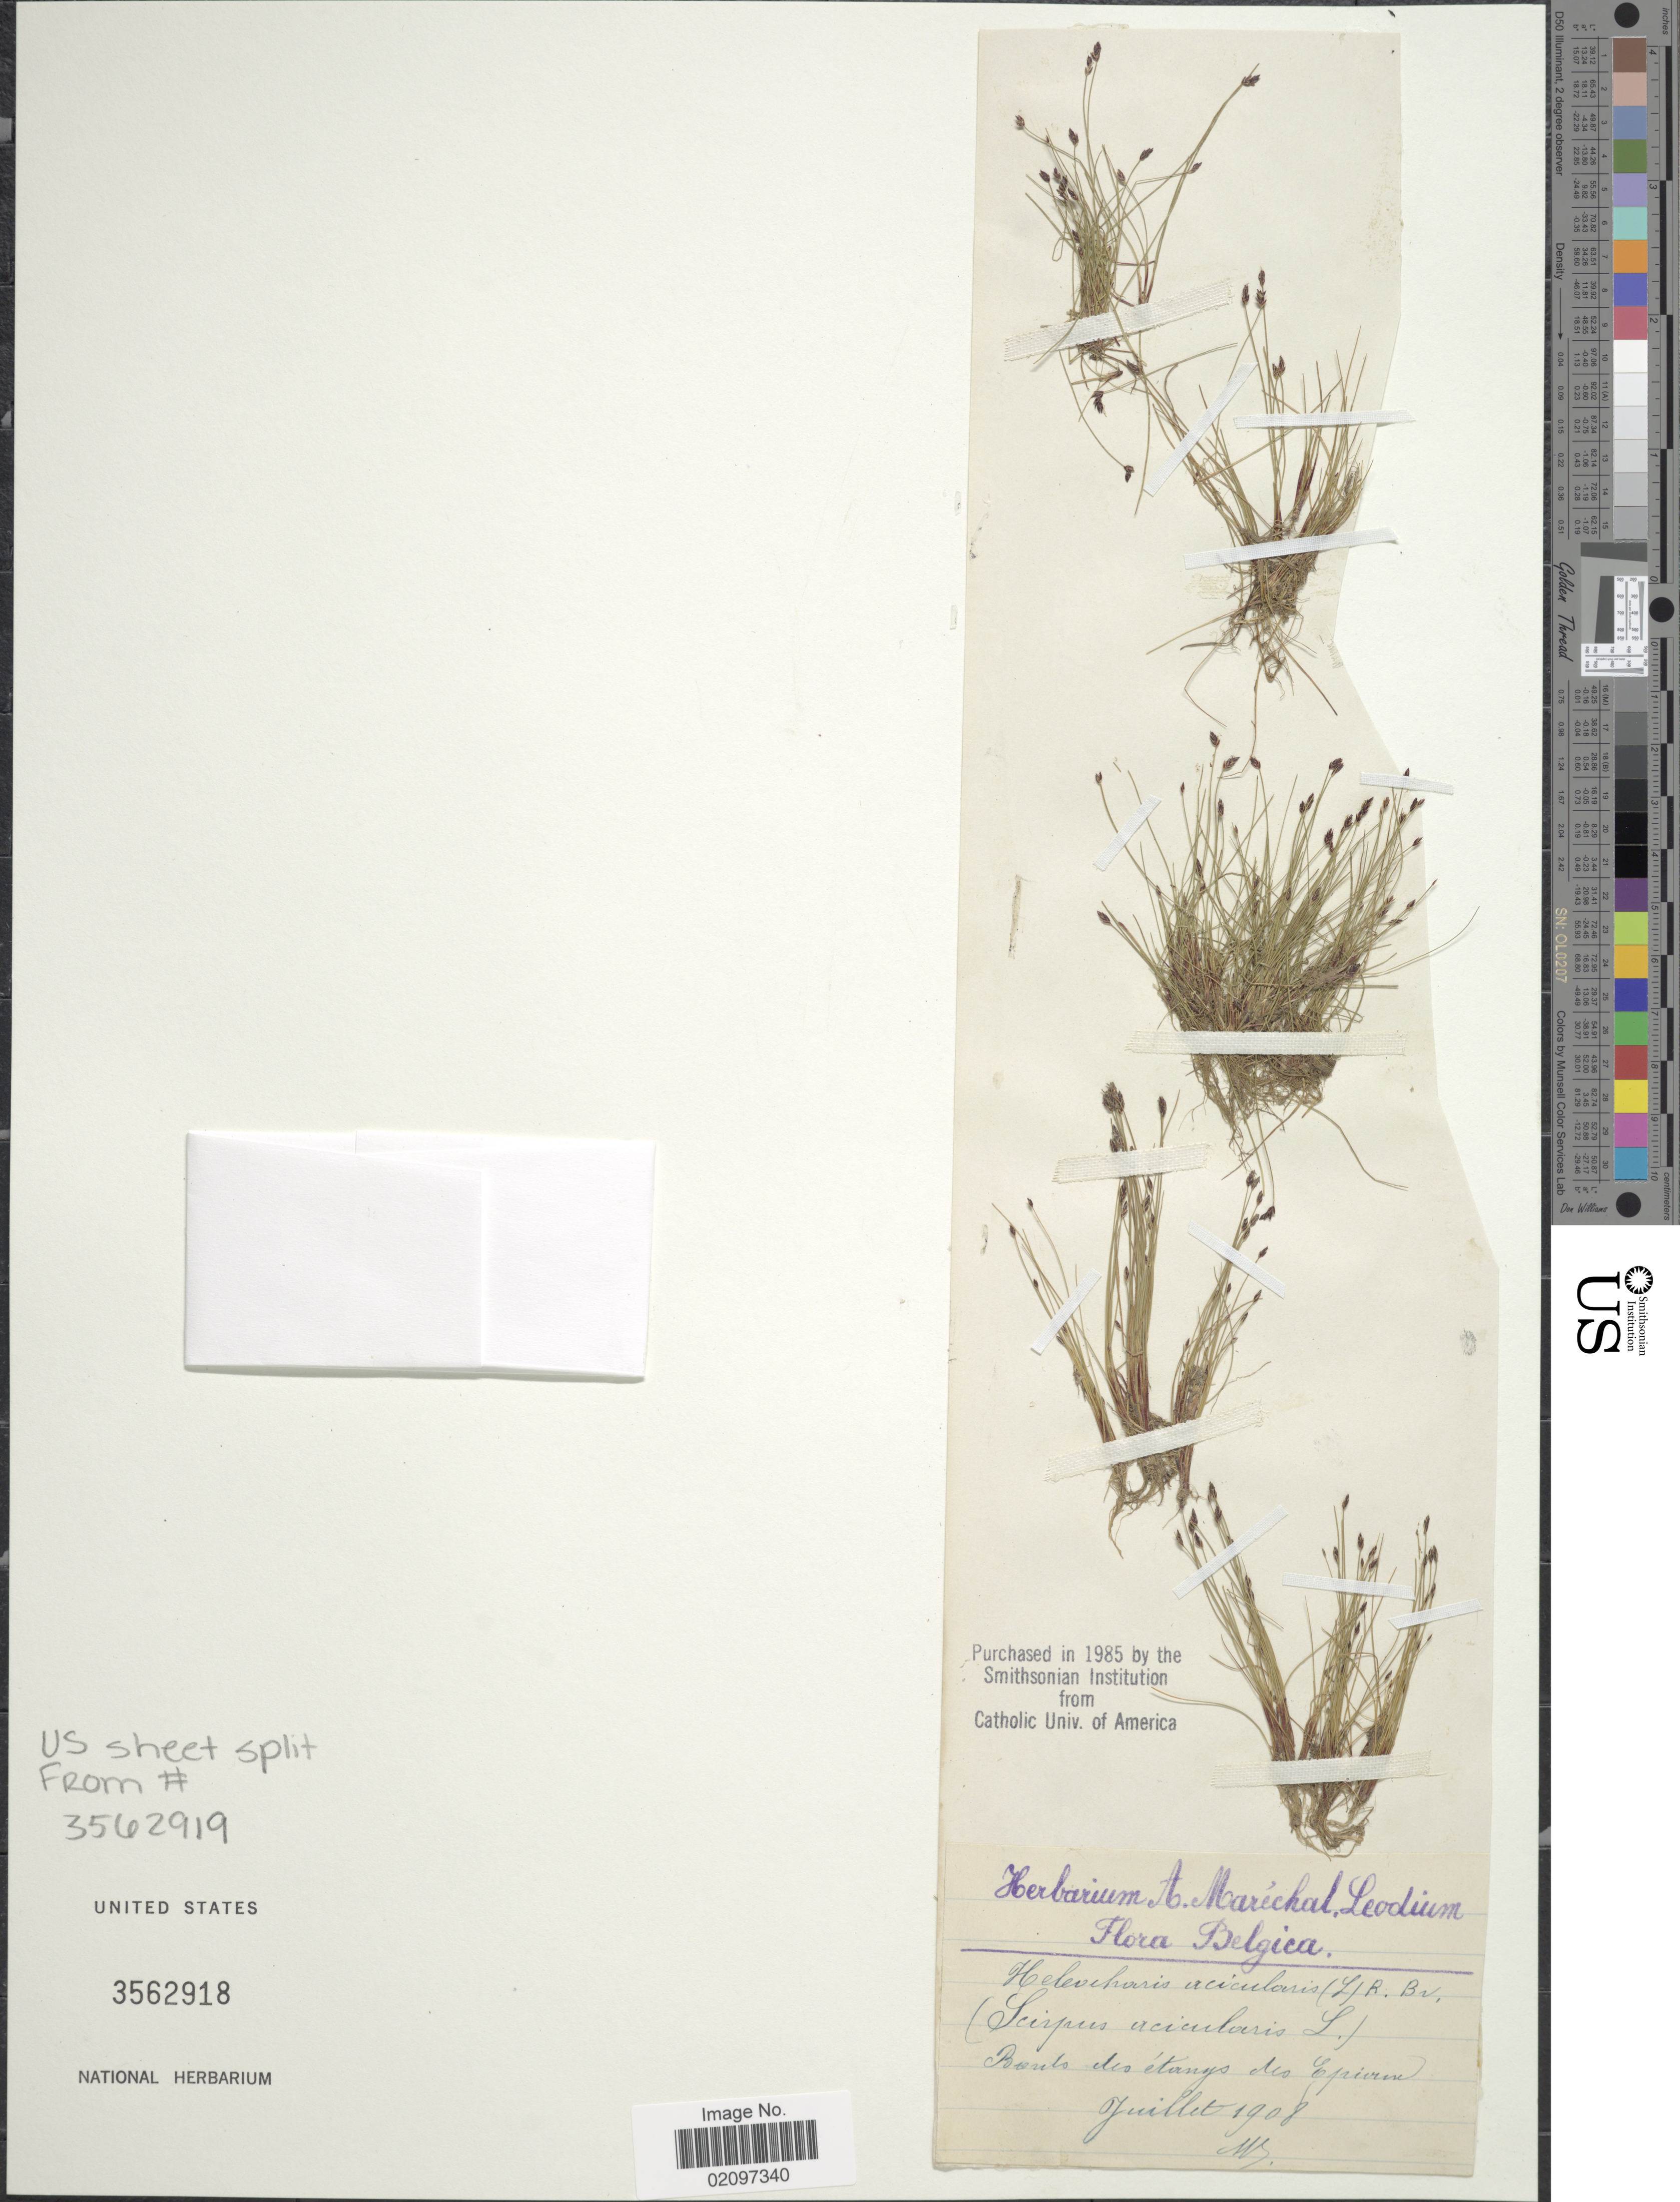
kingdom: Plantae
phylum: Tracheophyta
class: Liliopsida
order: Poales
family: Cyperaceae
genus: Eleocharis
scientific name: Eleocharis acicularis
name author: (L.) Roem. & Schult.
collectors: A. Marechal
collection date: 1908-07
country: Belgium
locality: Bords des etangs des Espiran.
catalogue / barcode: US 3562918